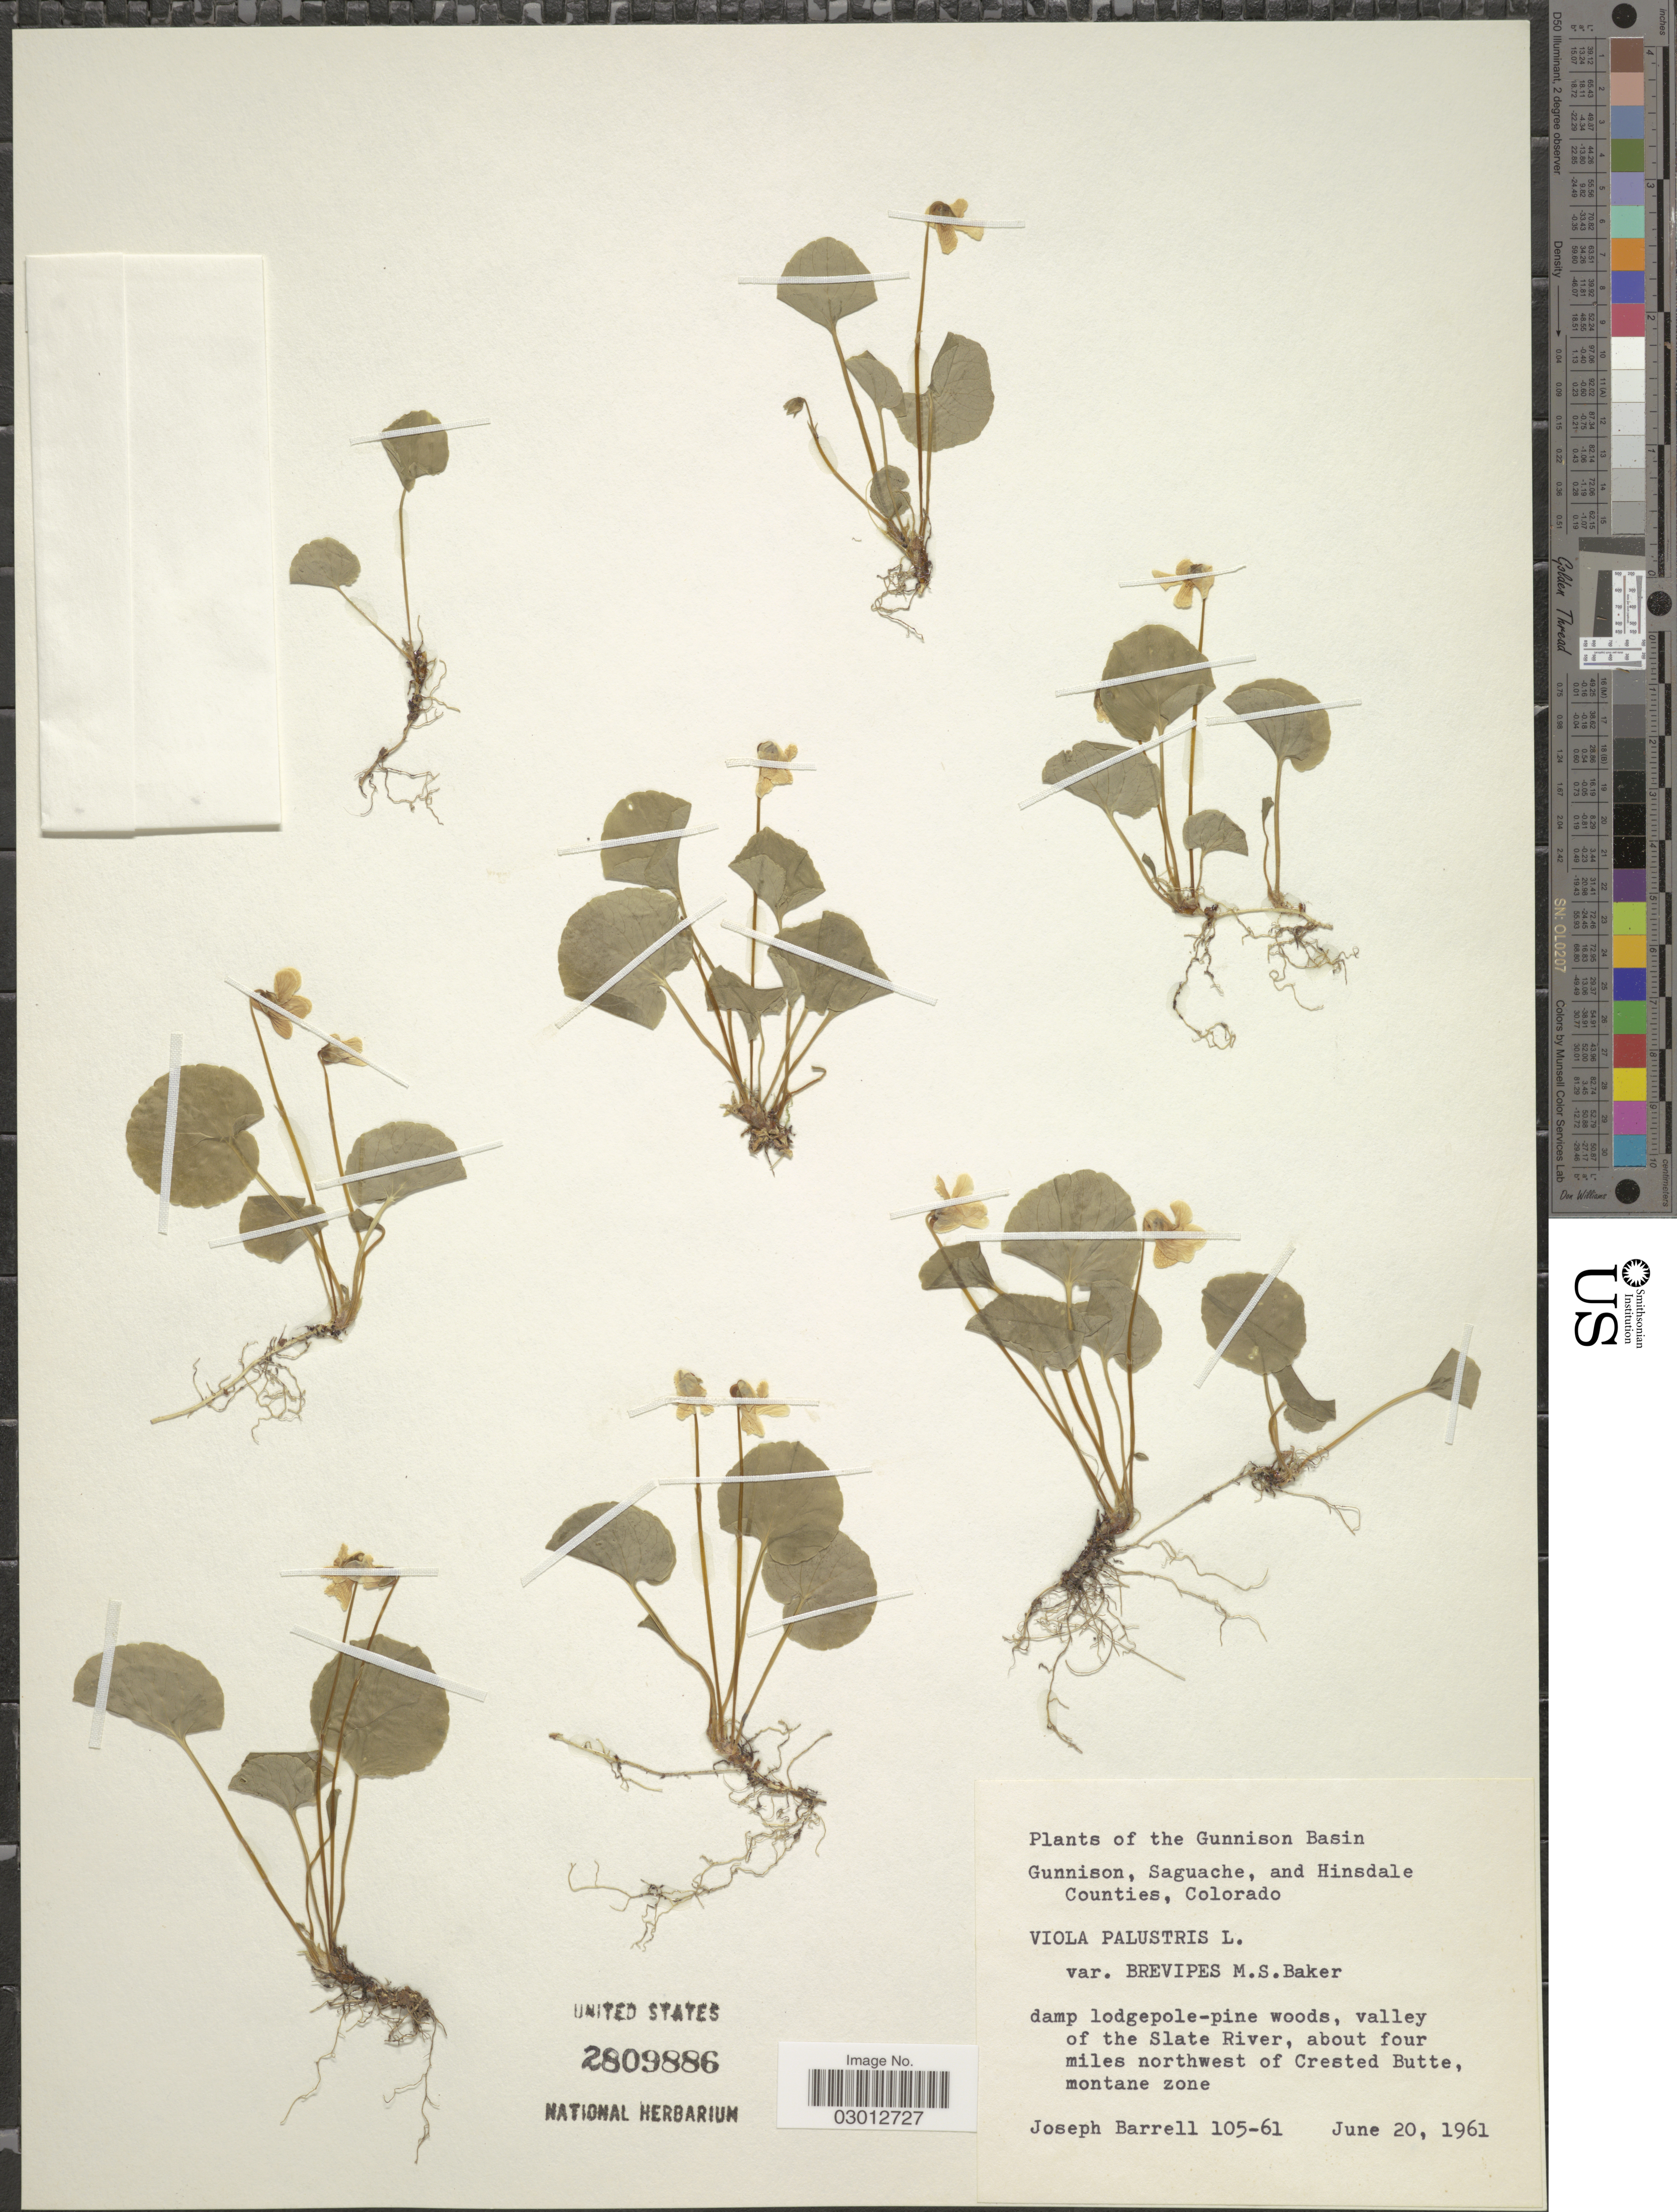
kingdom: Plantae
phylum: Tracheophyta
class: Magnoliopsida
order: Malpighiales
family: Violaceae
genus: Viola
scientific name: Viola palustris subsp. brevipes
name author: M.S. Baker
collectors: J. Barrell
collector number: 105-61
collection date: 1961-06-20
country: United States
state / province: Colorado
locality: The Gunnison Basin, Gunnison, Saguache, and Hinsdale Counties, valley of the Slate River, about four miles northwest of Crested Butte, montane zone.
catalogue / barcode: US 2809886